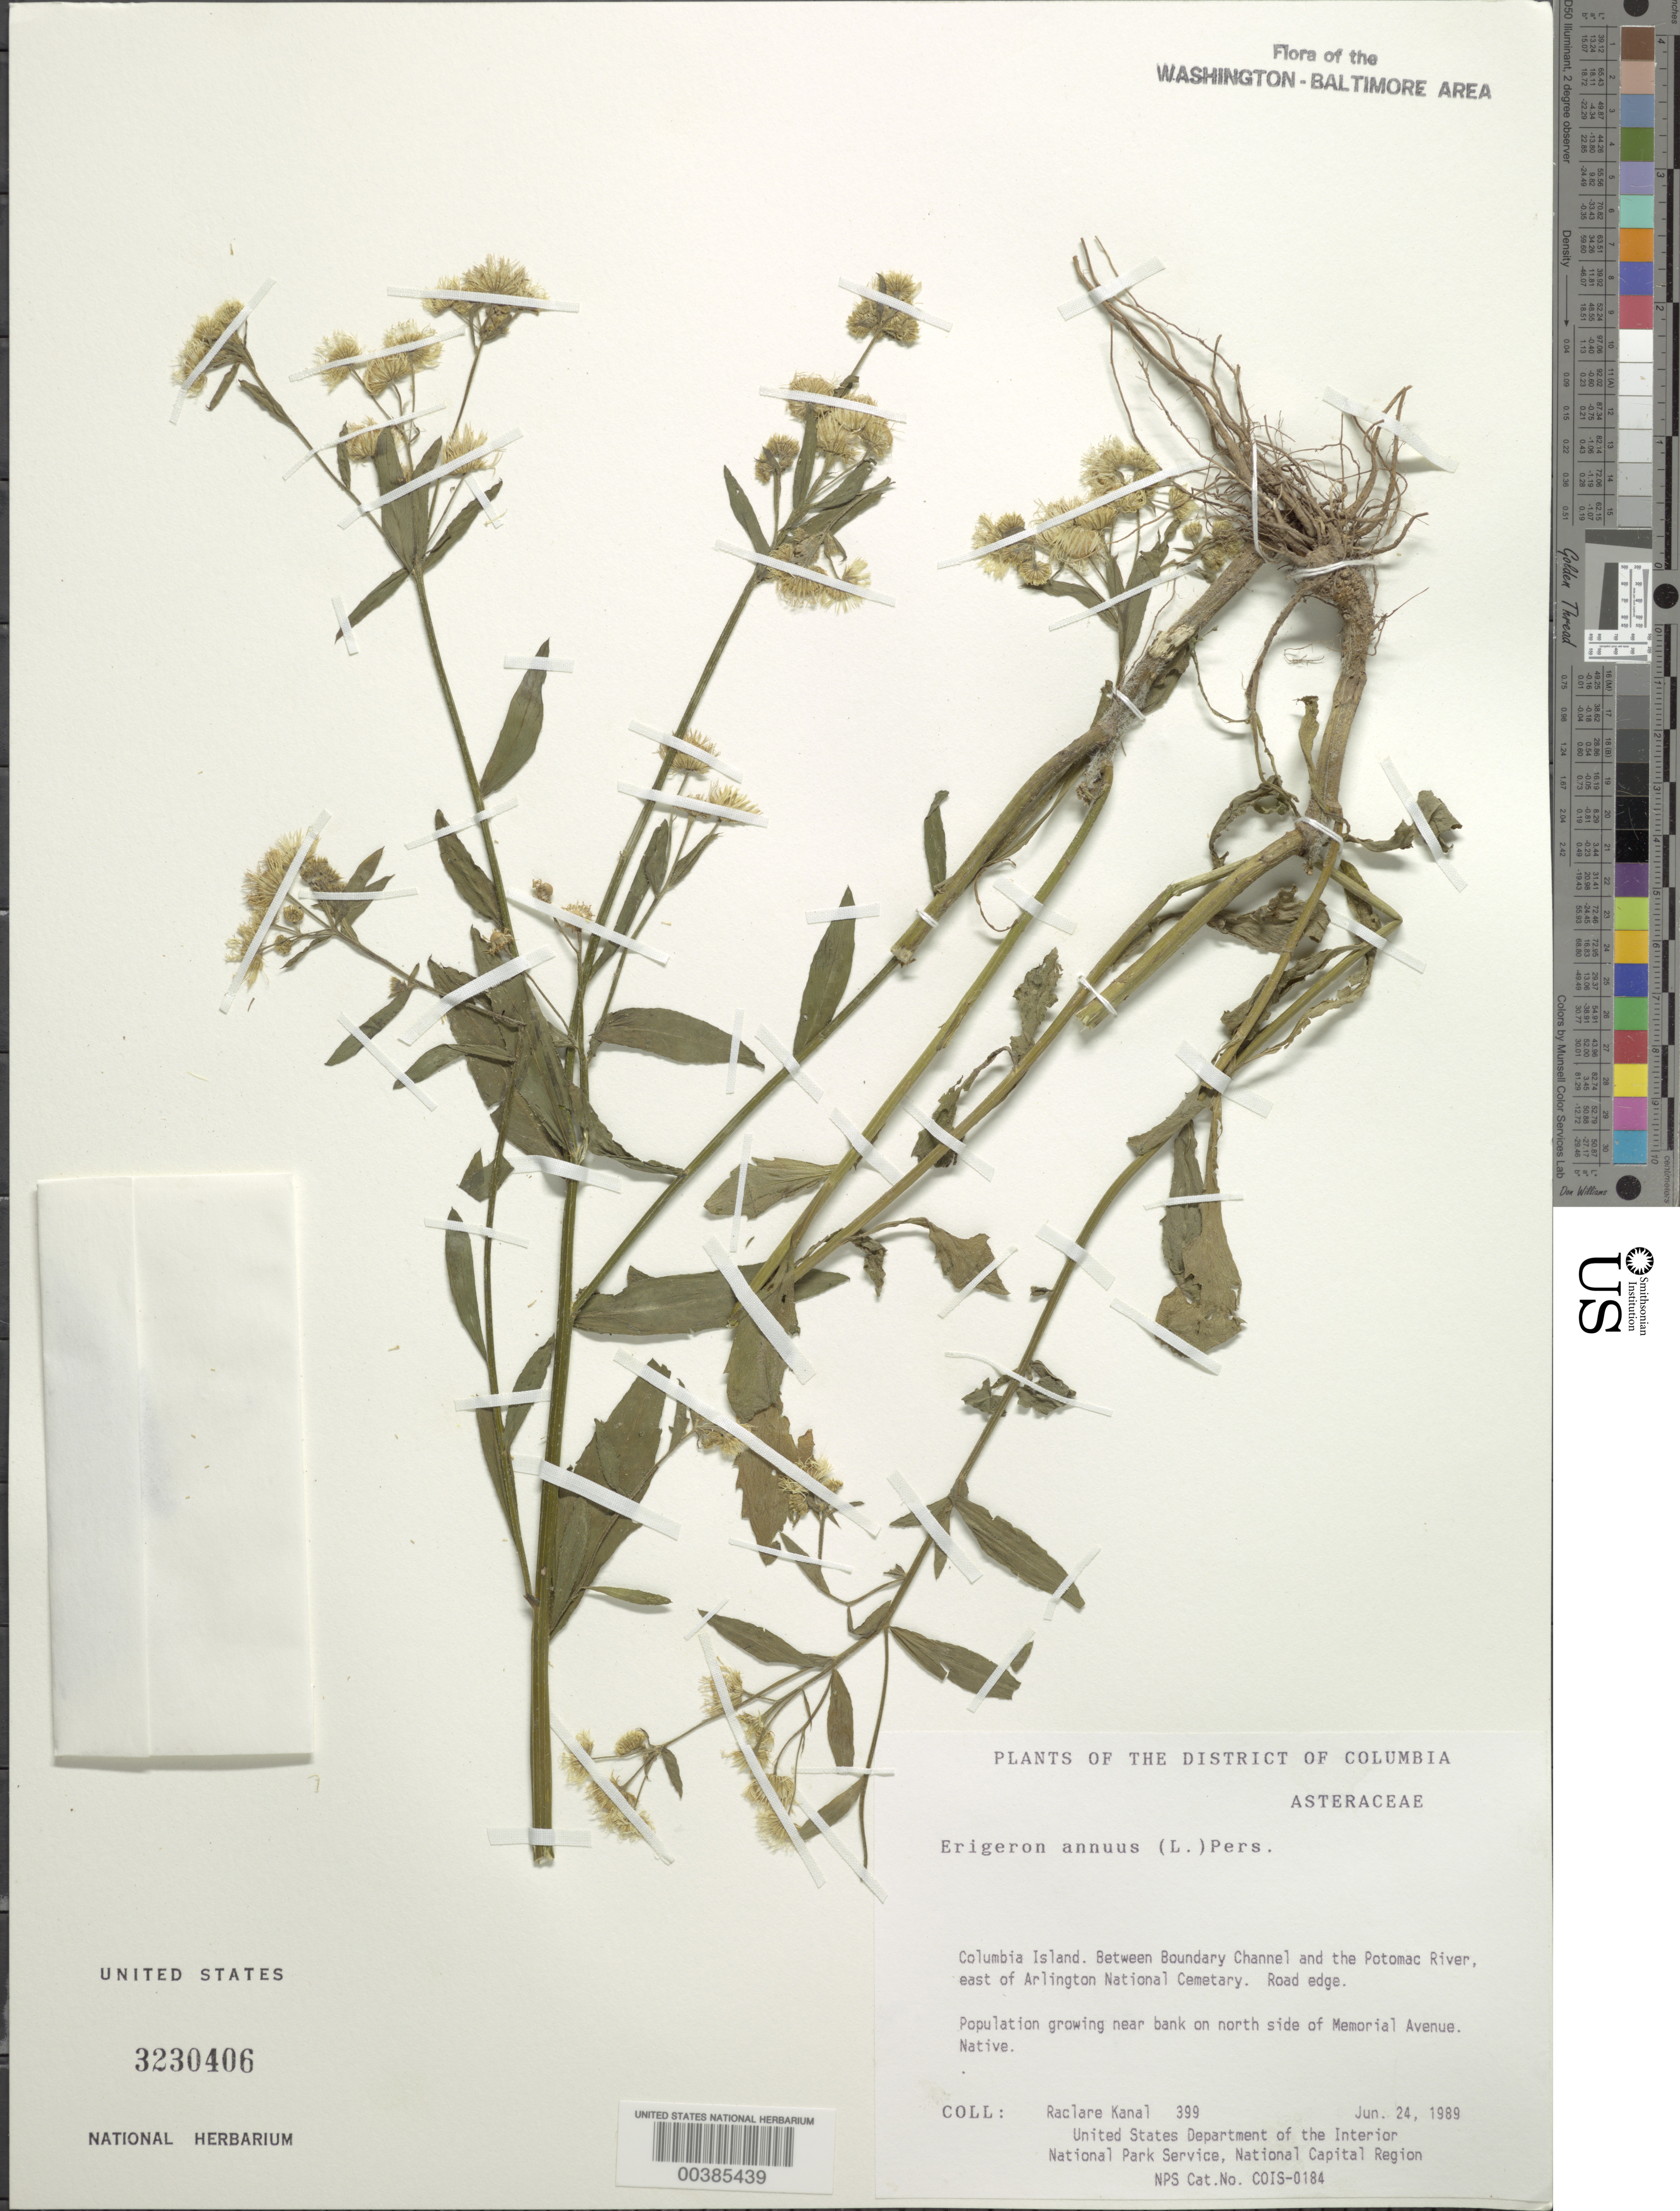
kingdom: Plantae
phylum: Tracheophyta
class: Magnoliopsida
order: Asterales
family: Asteraceae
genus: Erigeron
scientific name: Erigeron annuus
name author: (L.) Pers.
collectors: R. Kanal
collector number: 399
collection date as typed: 24 Jun 1989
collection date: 1989-06-24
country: United States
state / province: District of Columbia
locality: Columbia Island, between Boundary Channel and the Potomac River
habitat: Road edge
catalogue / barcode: US 3230406